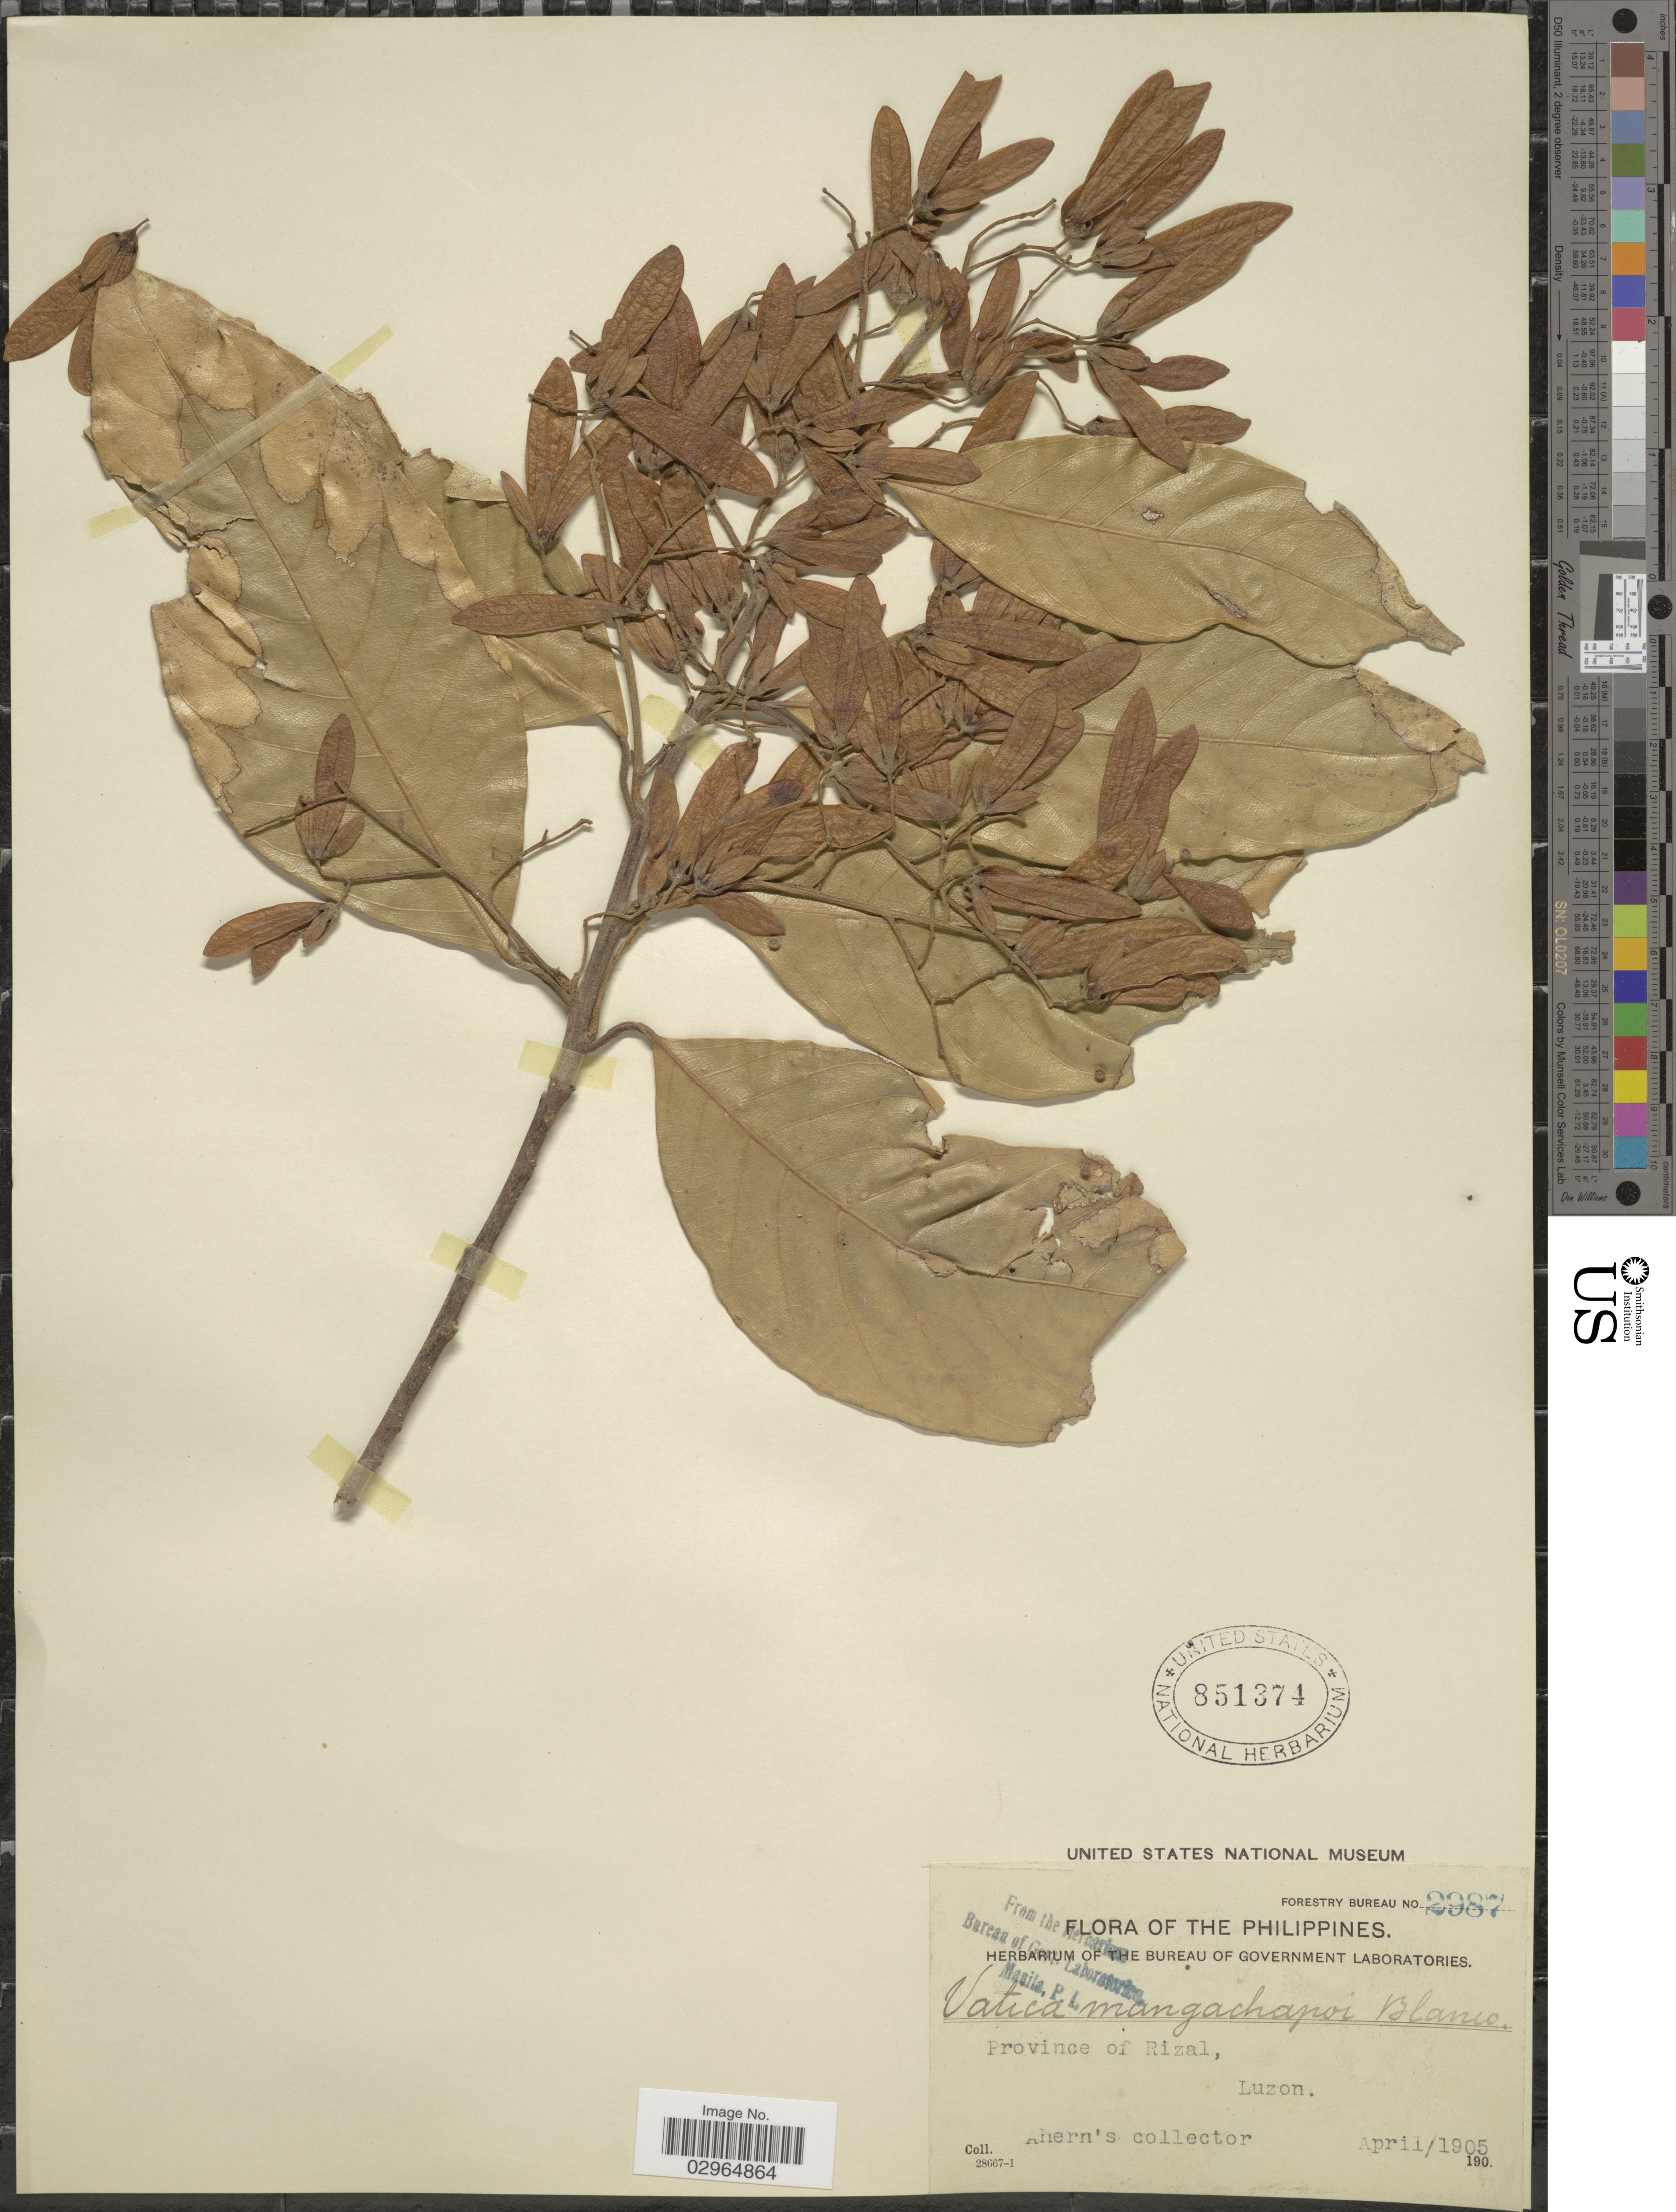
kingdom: Plantae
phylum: Tracheophyta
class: Magnoliopsida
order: Malvales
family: Dipterocarpaceae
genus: Vatica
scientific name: Vatica mangachapoi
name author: Blanco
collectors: Ahern's collector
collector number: Forestry Bureau 2987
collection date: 1905-04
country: Philippines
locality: Province of Rizal, Luzon.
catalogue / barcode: US 851374